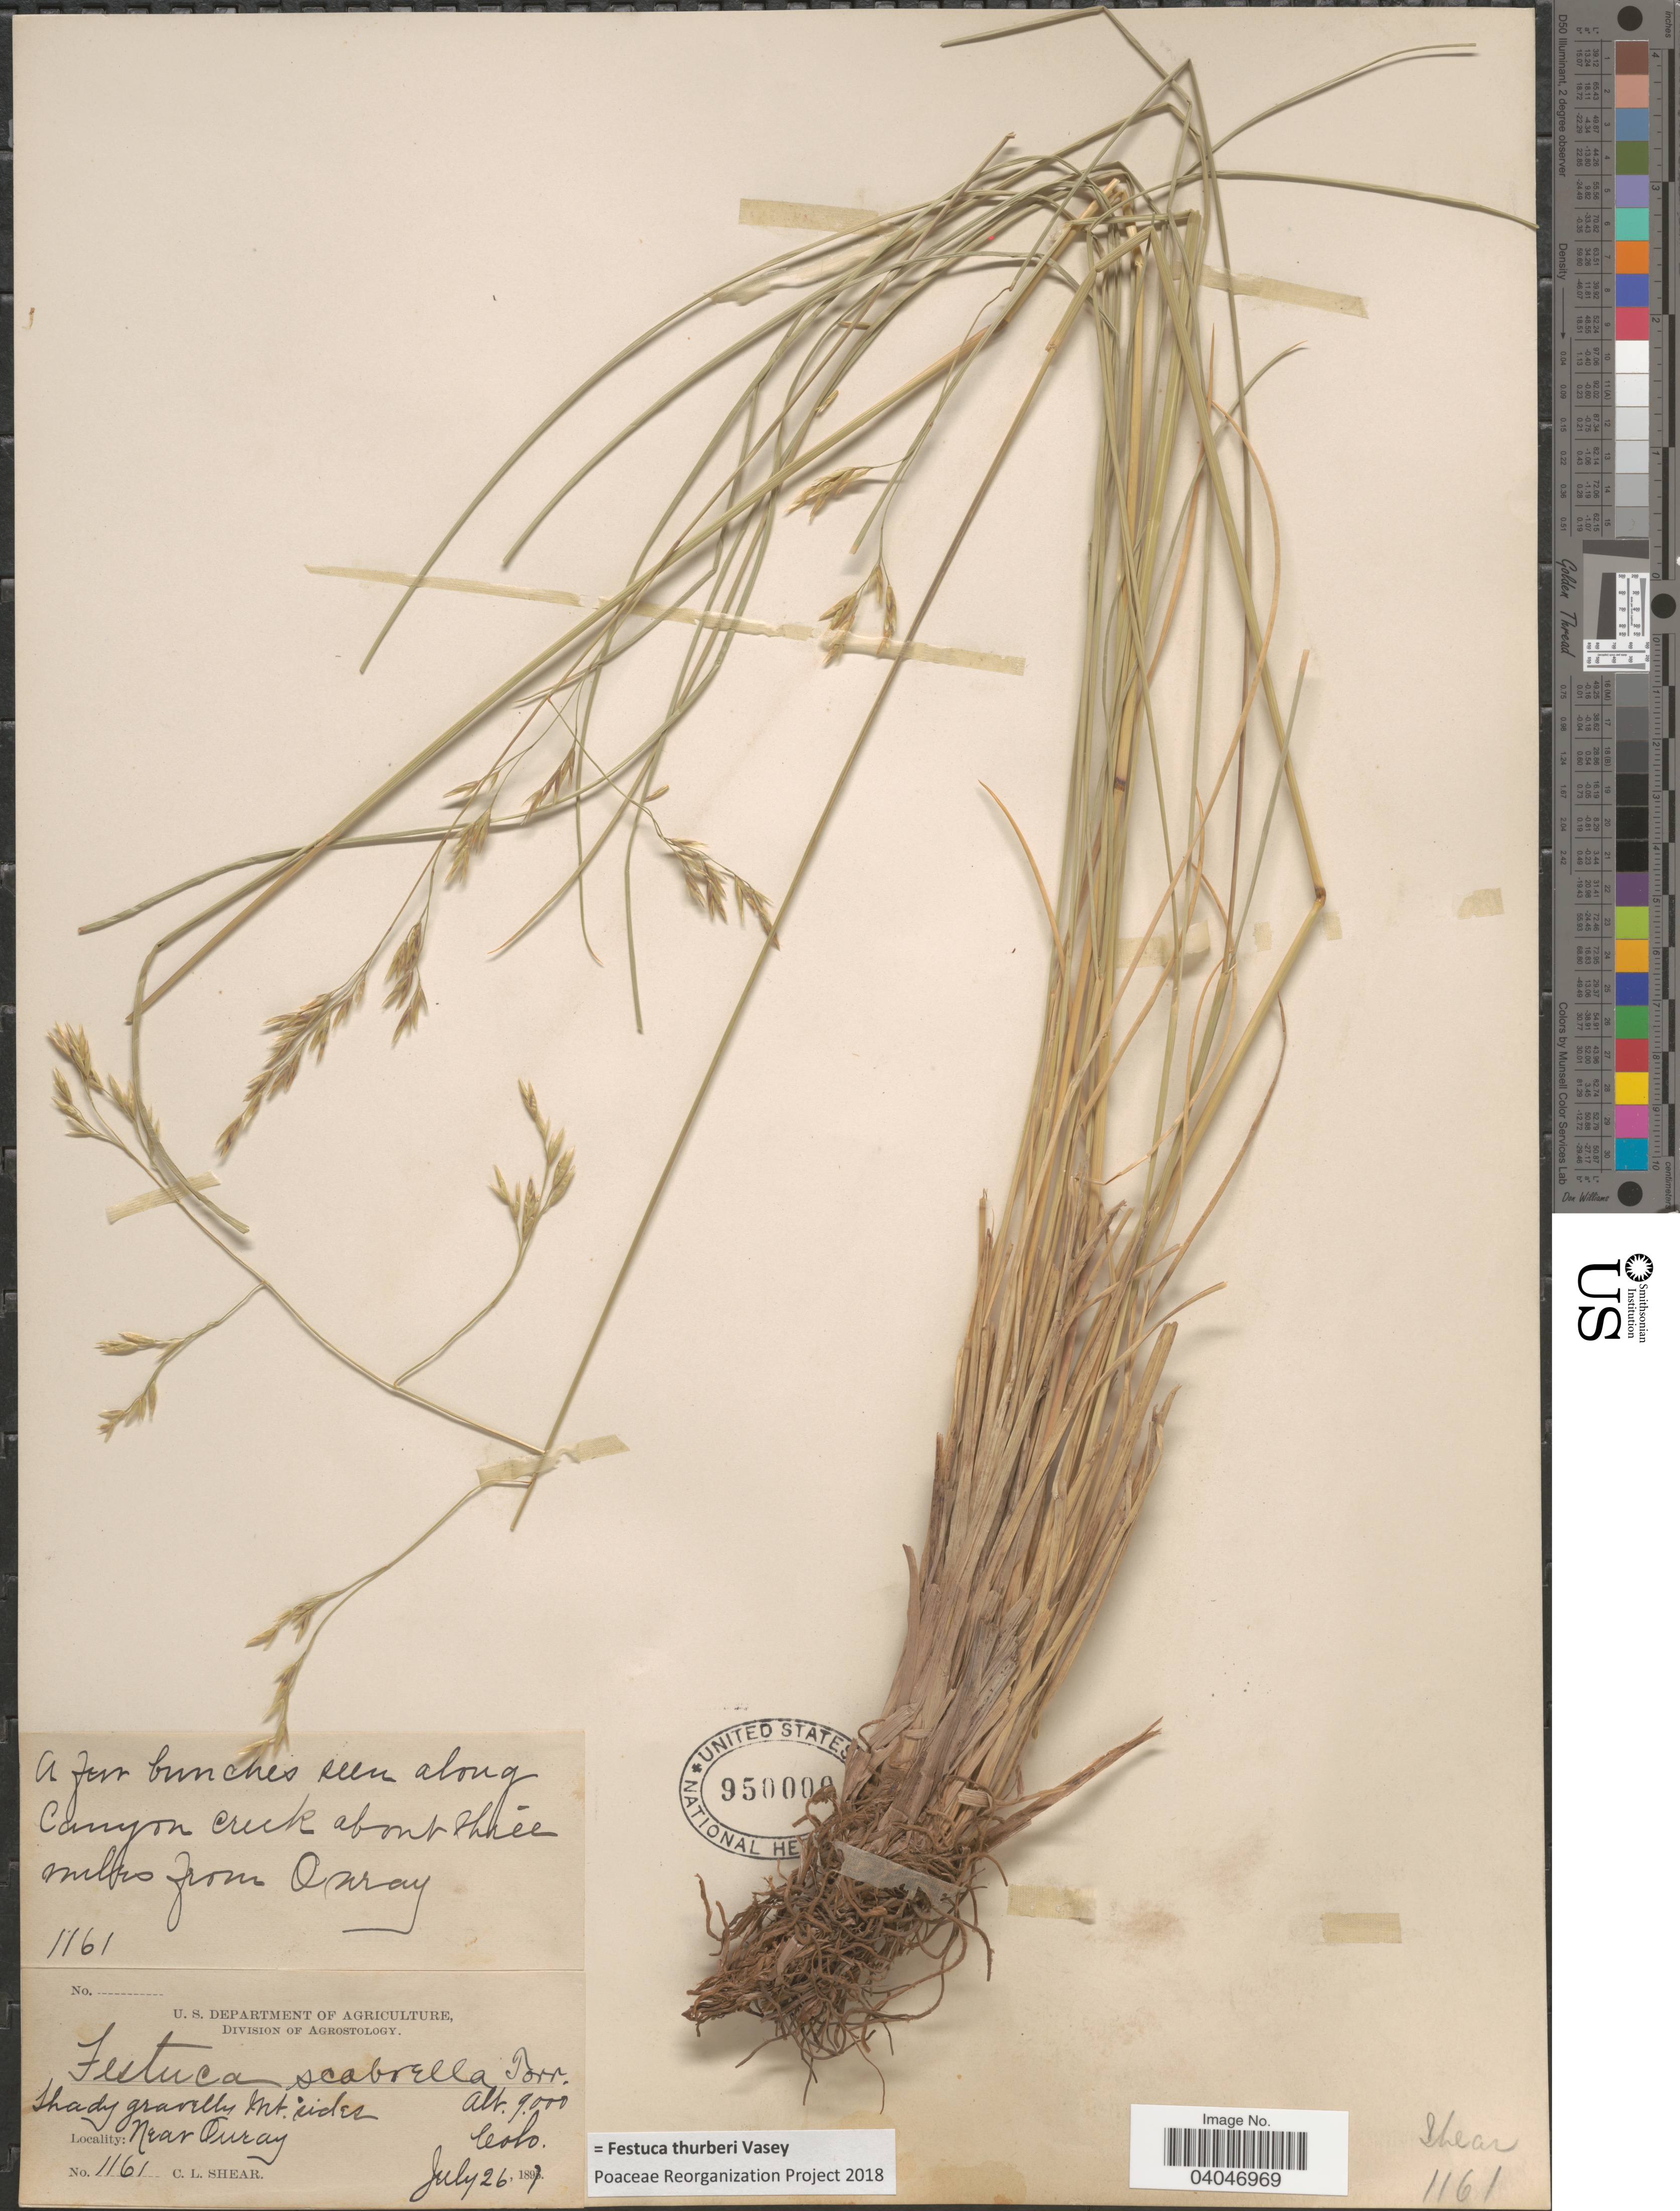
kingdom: Plantae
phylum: Tracheophyta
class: Liliopsida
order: Poales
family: Poaceae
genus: Festuca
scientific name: Festuca thurberi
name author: Vasey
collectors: C. L. Shear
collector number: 1161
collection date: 1897-07-26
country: United States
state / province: Colorado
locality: Seen along Canyon creek about three miles from Ouray.